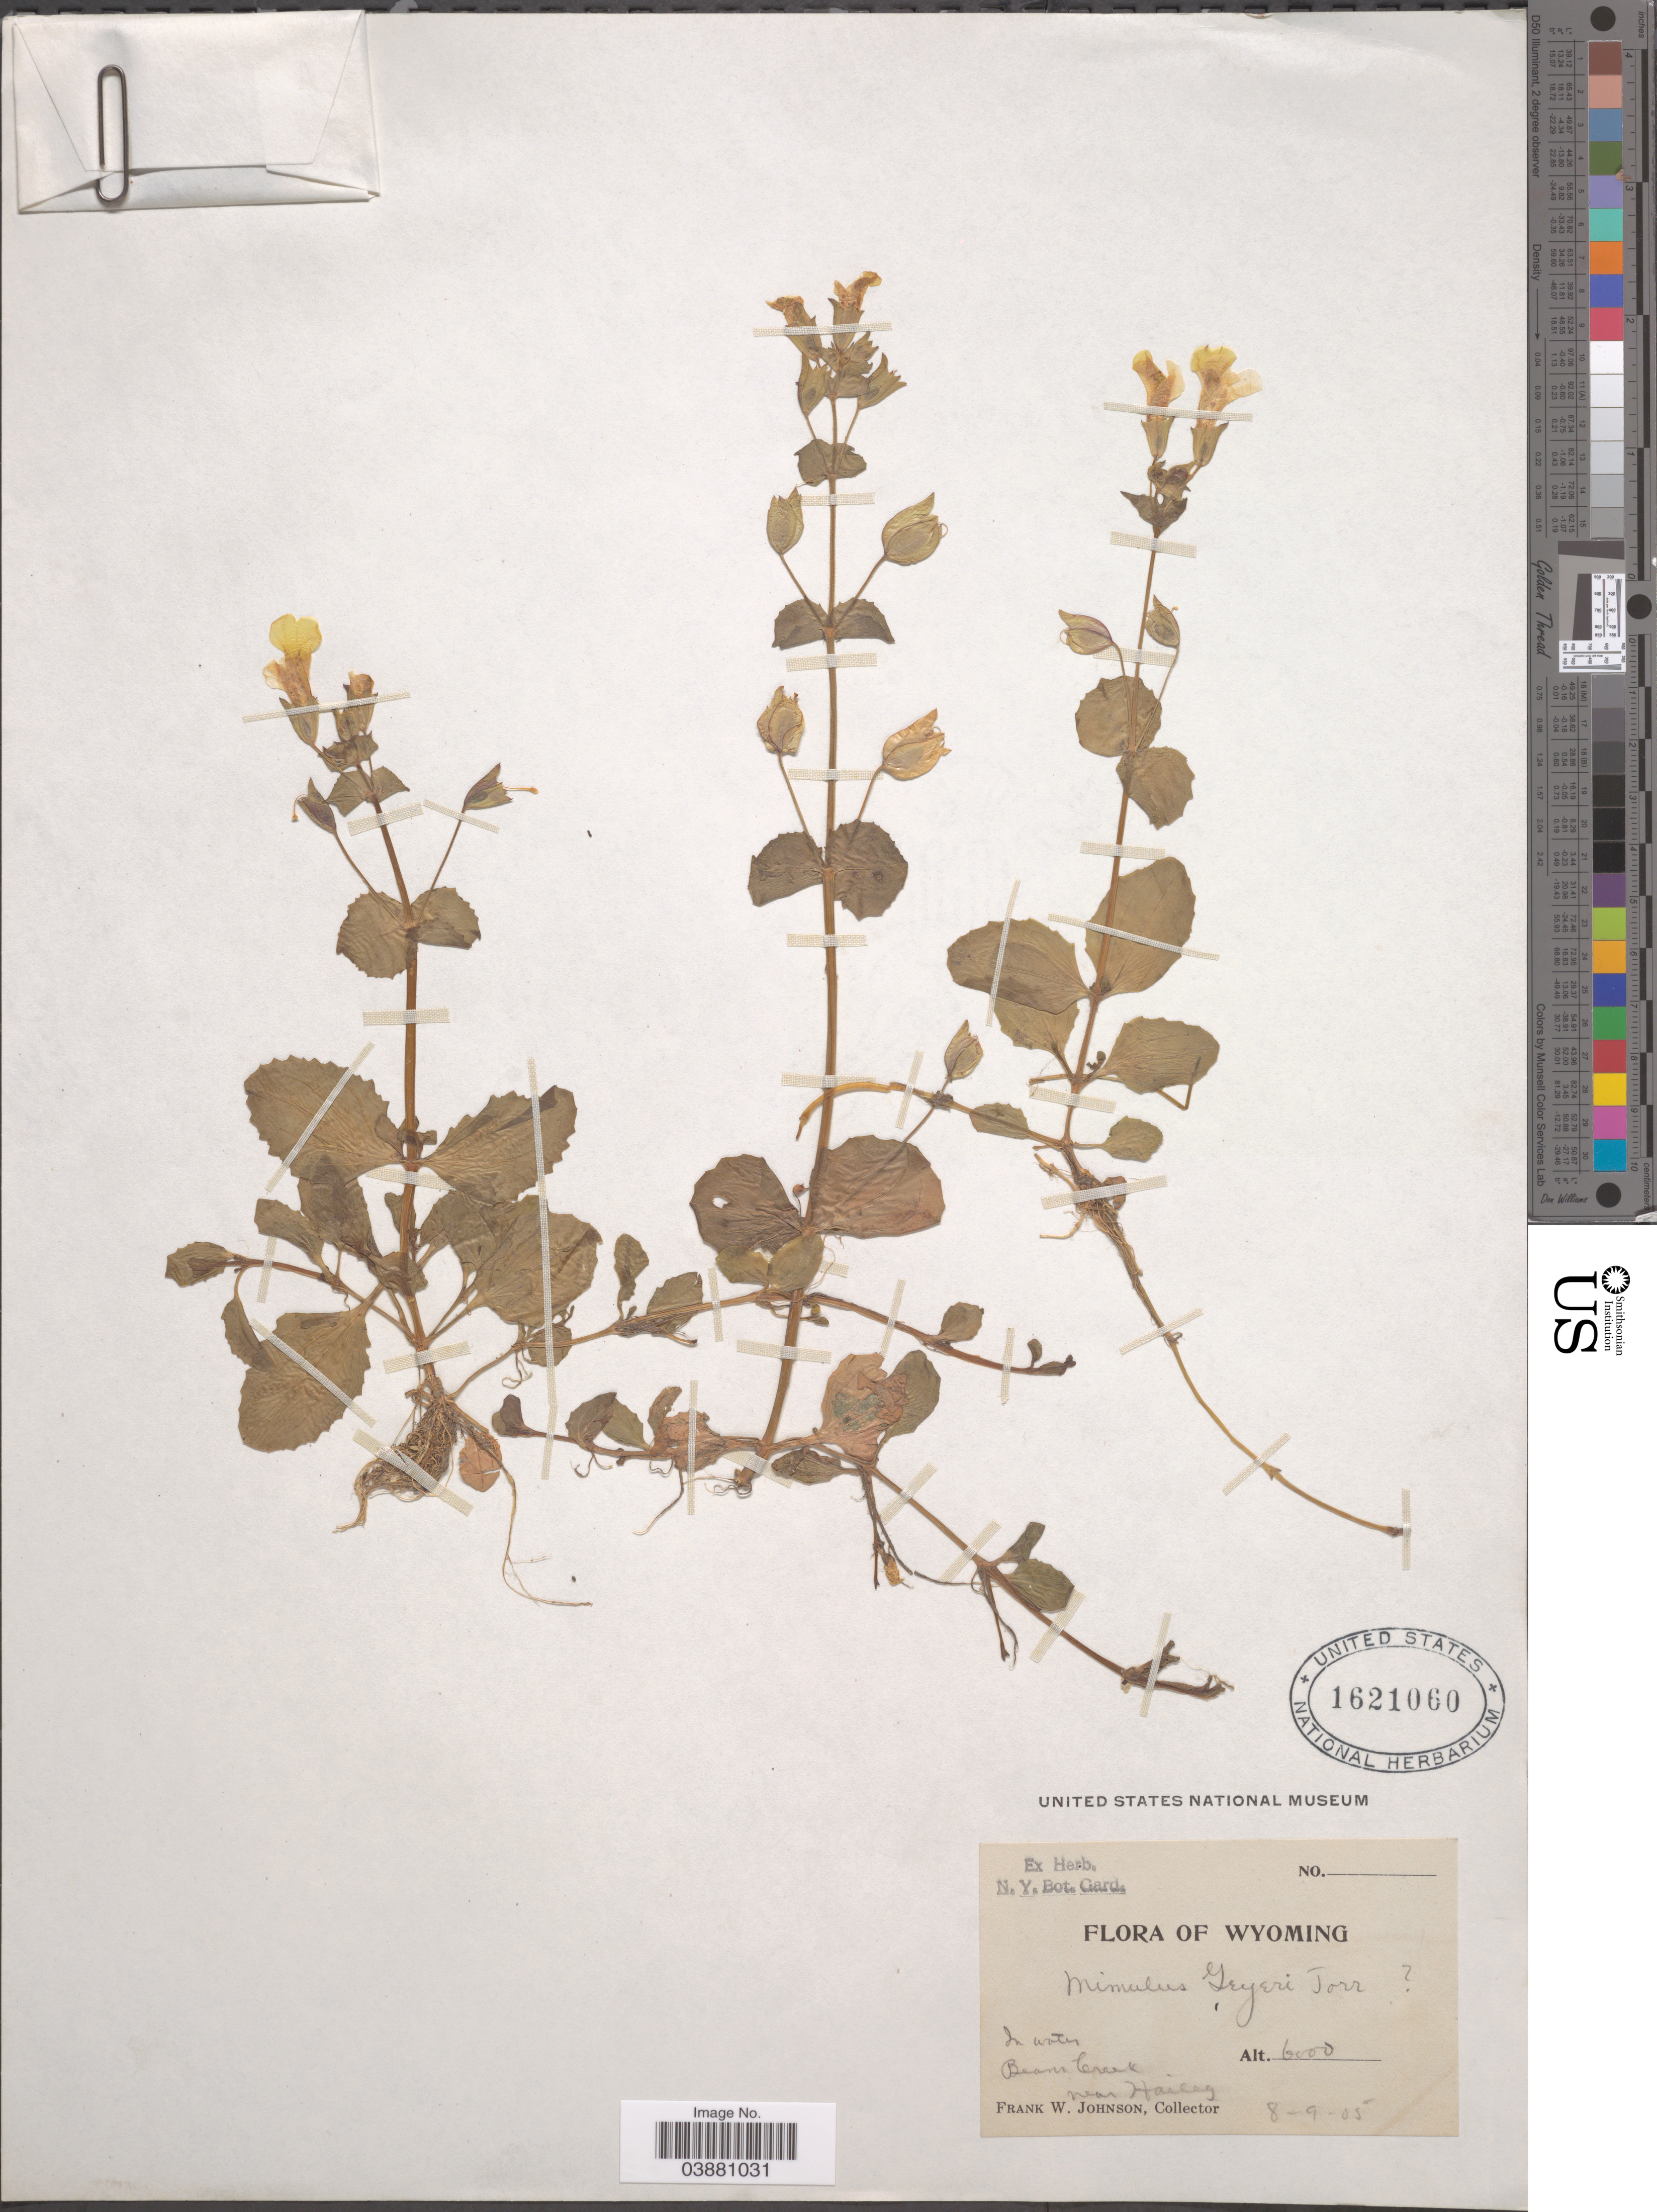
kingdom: Plantae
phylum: Tracheophyta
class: Magnoliopsida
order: Lamiales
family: Phrymaceae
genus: Mimulus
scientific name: Mimulus geyeri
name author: Torr. in Nicollet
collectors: F. W. Johnson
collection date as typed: Transcribed d/m/y: 9/8/5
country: United States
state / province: Wyoming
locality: In water. Beans Creek near Hailey.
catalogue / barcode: US 1621060